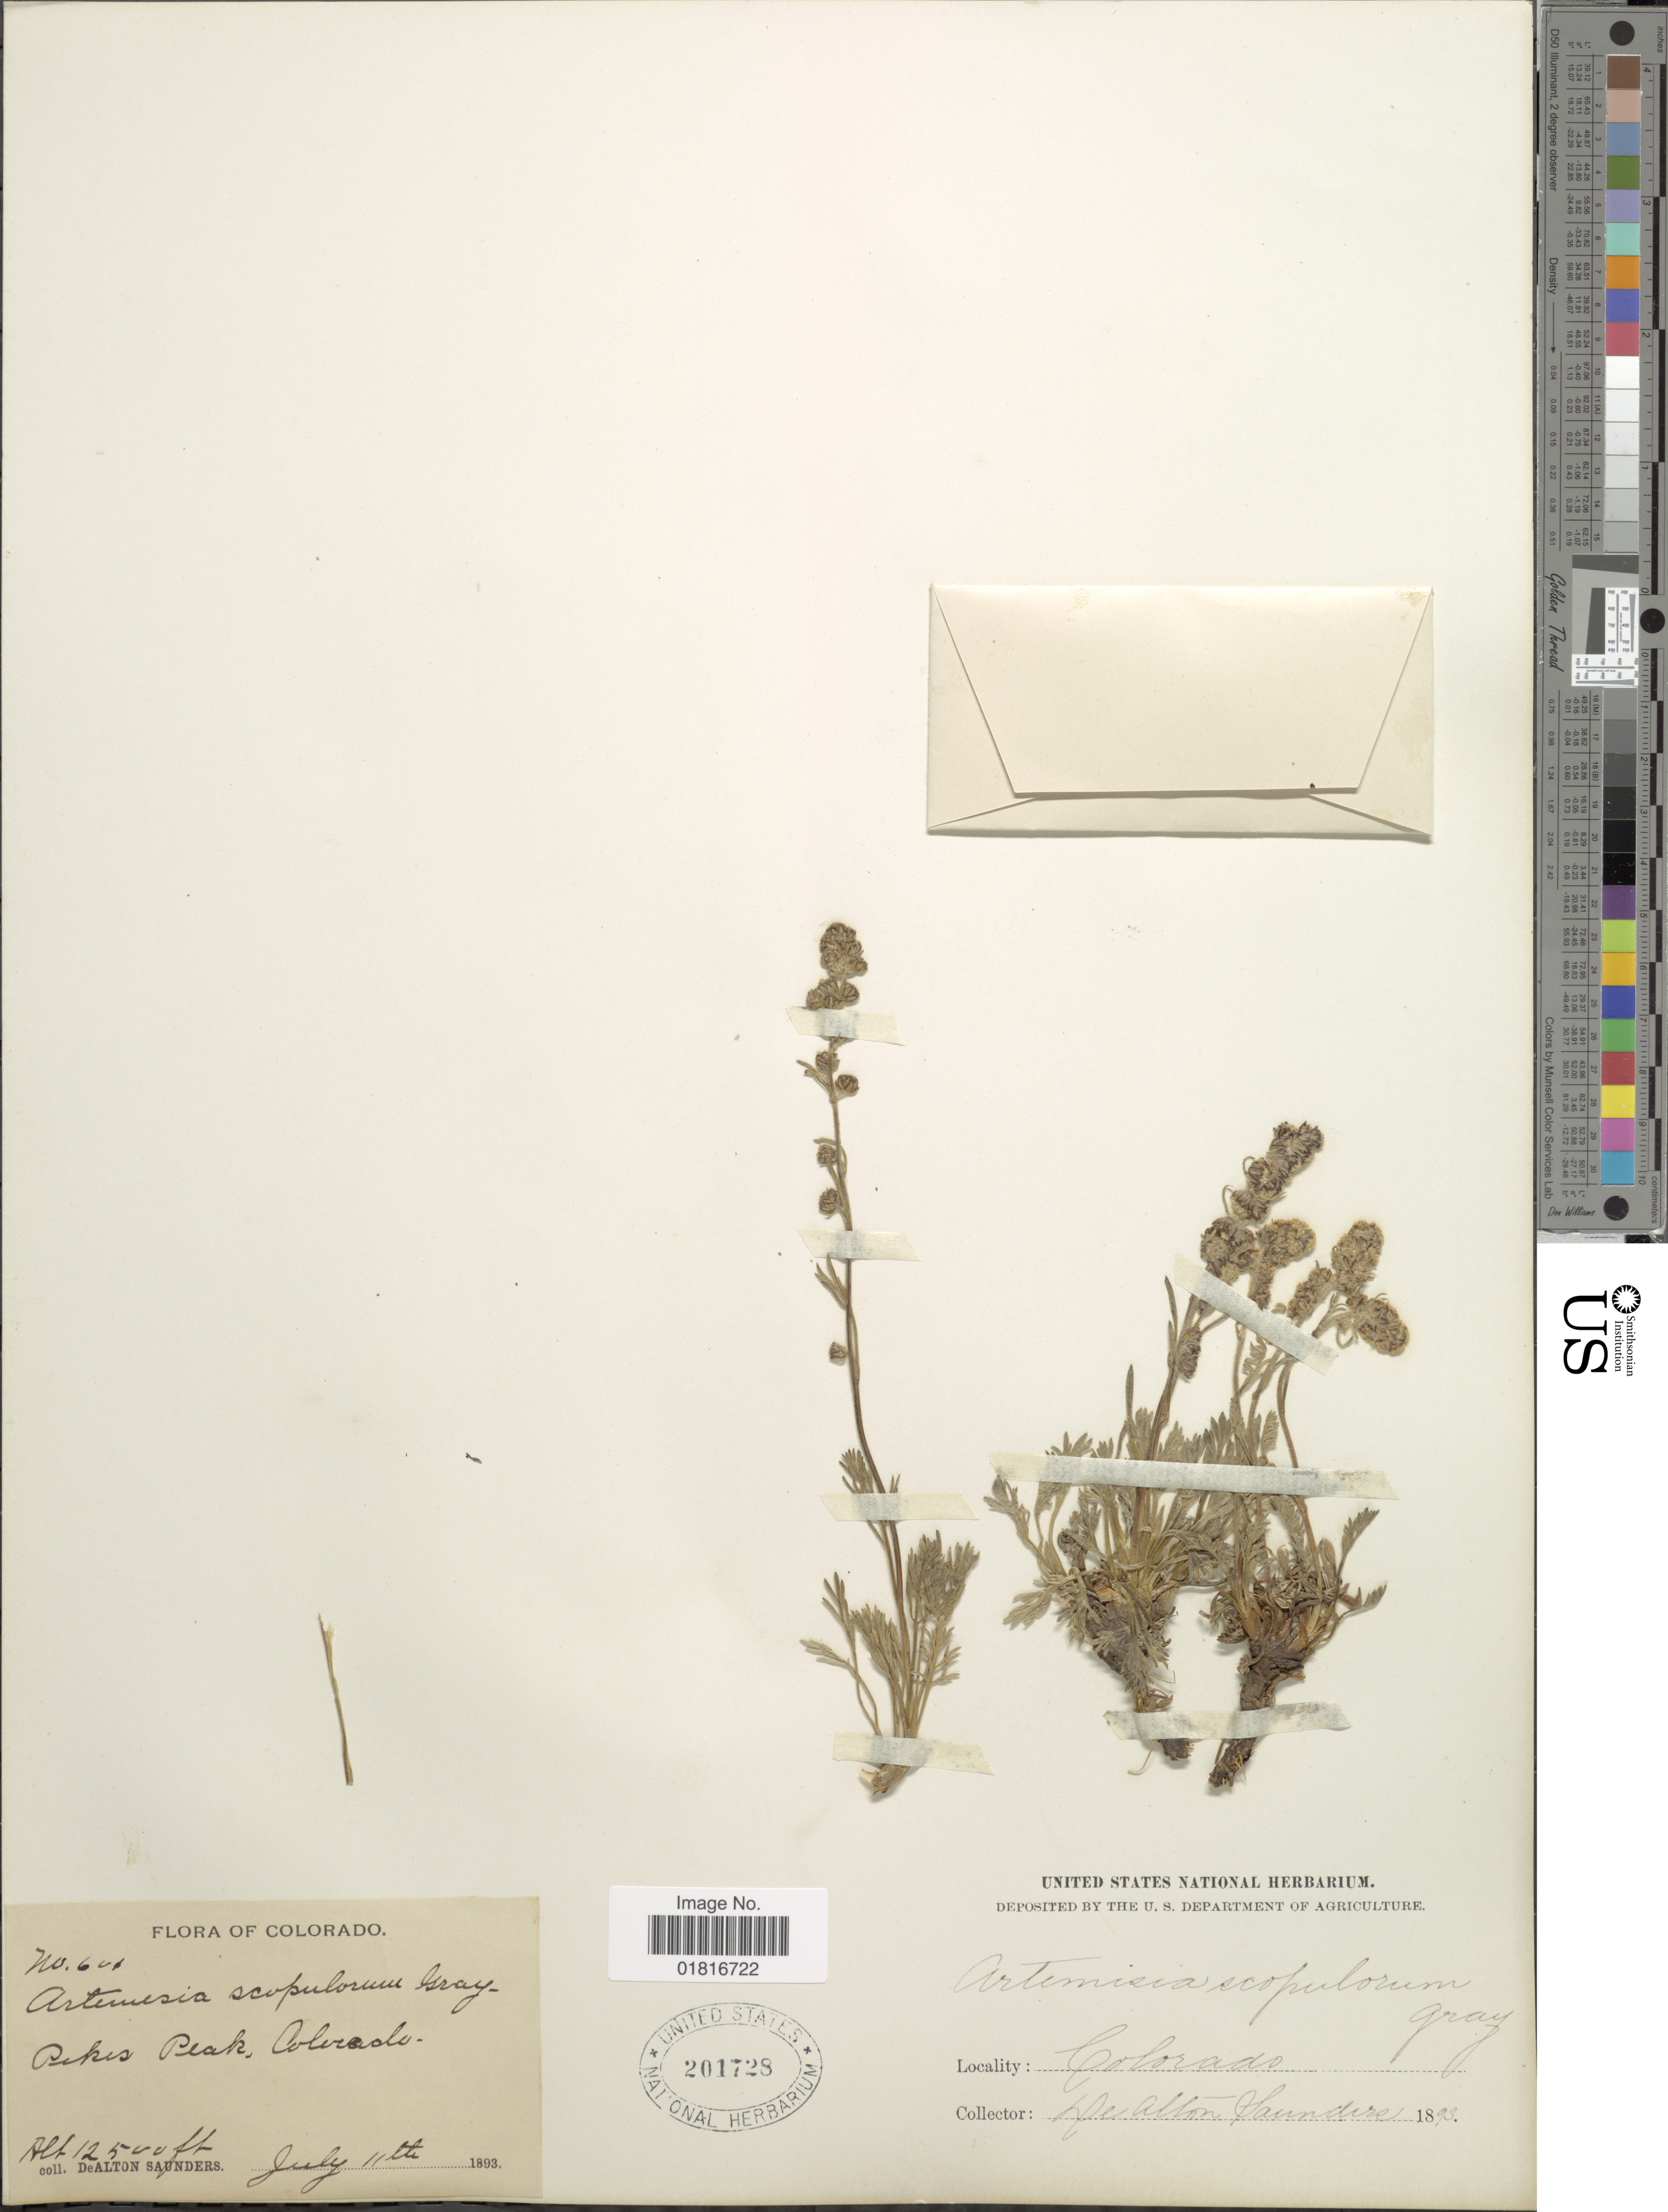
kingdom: Plantae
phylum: Tracheophyta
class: Magnoliopsida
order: Asterales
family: Asteraceae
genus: Artemisia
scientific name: Artemisia scopulorum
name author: A. Gray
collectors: D. A. Saunders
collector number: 601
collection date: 1893-07-11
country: United States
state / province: Colorado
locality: Pikes Peak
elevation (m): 3810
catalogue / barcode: US 201728